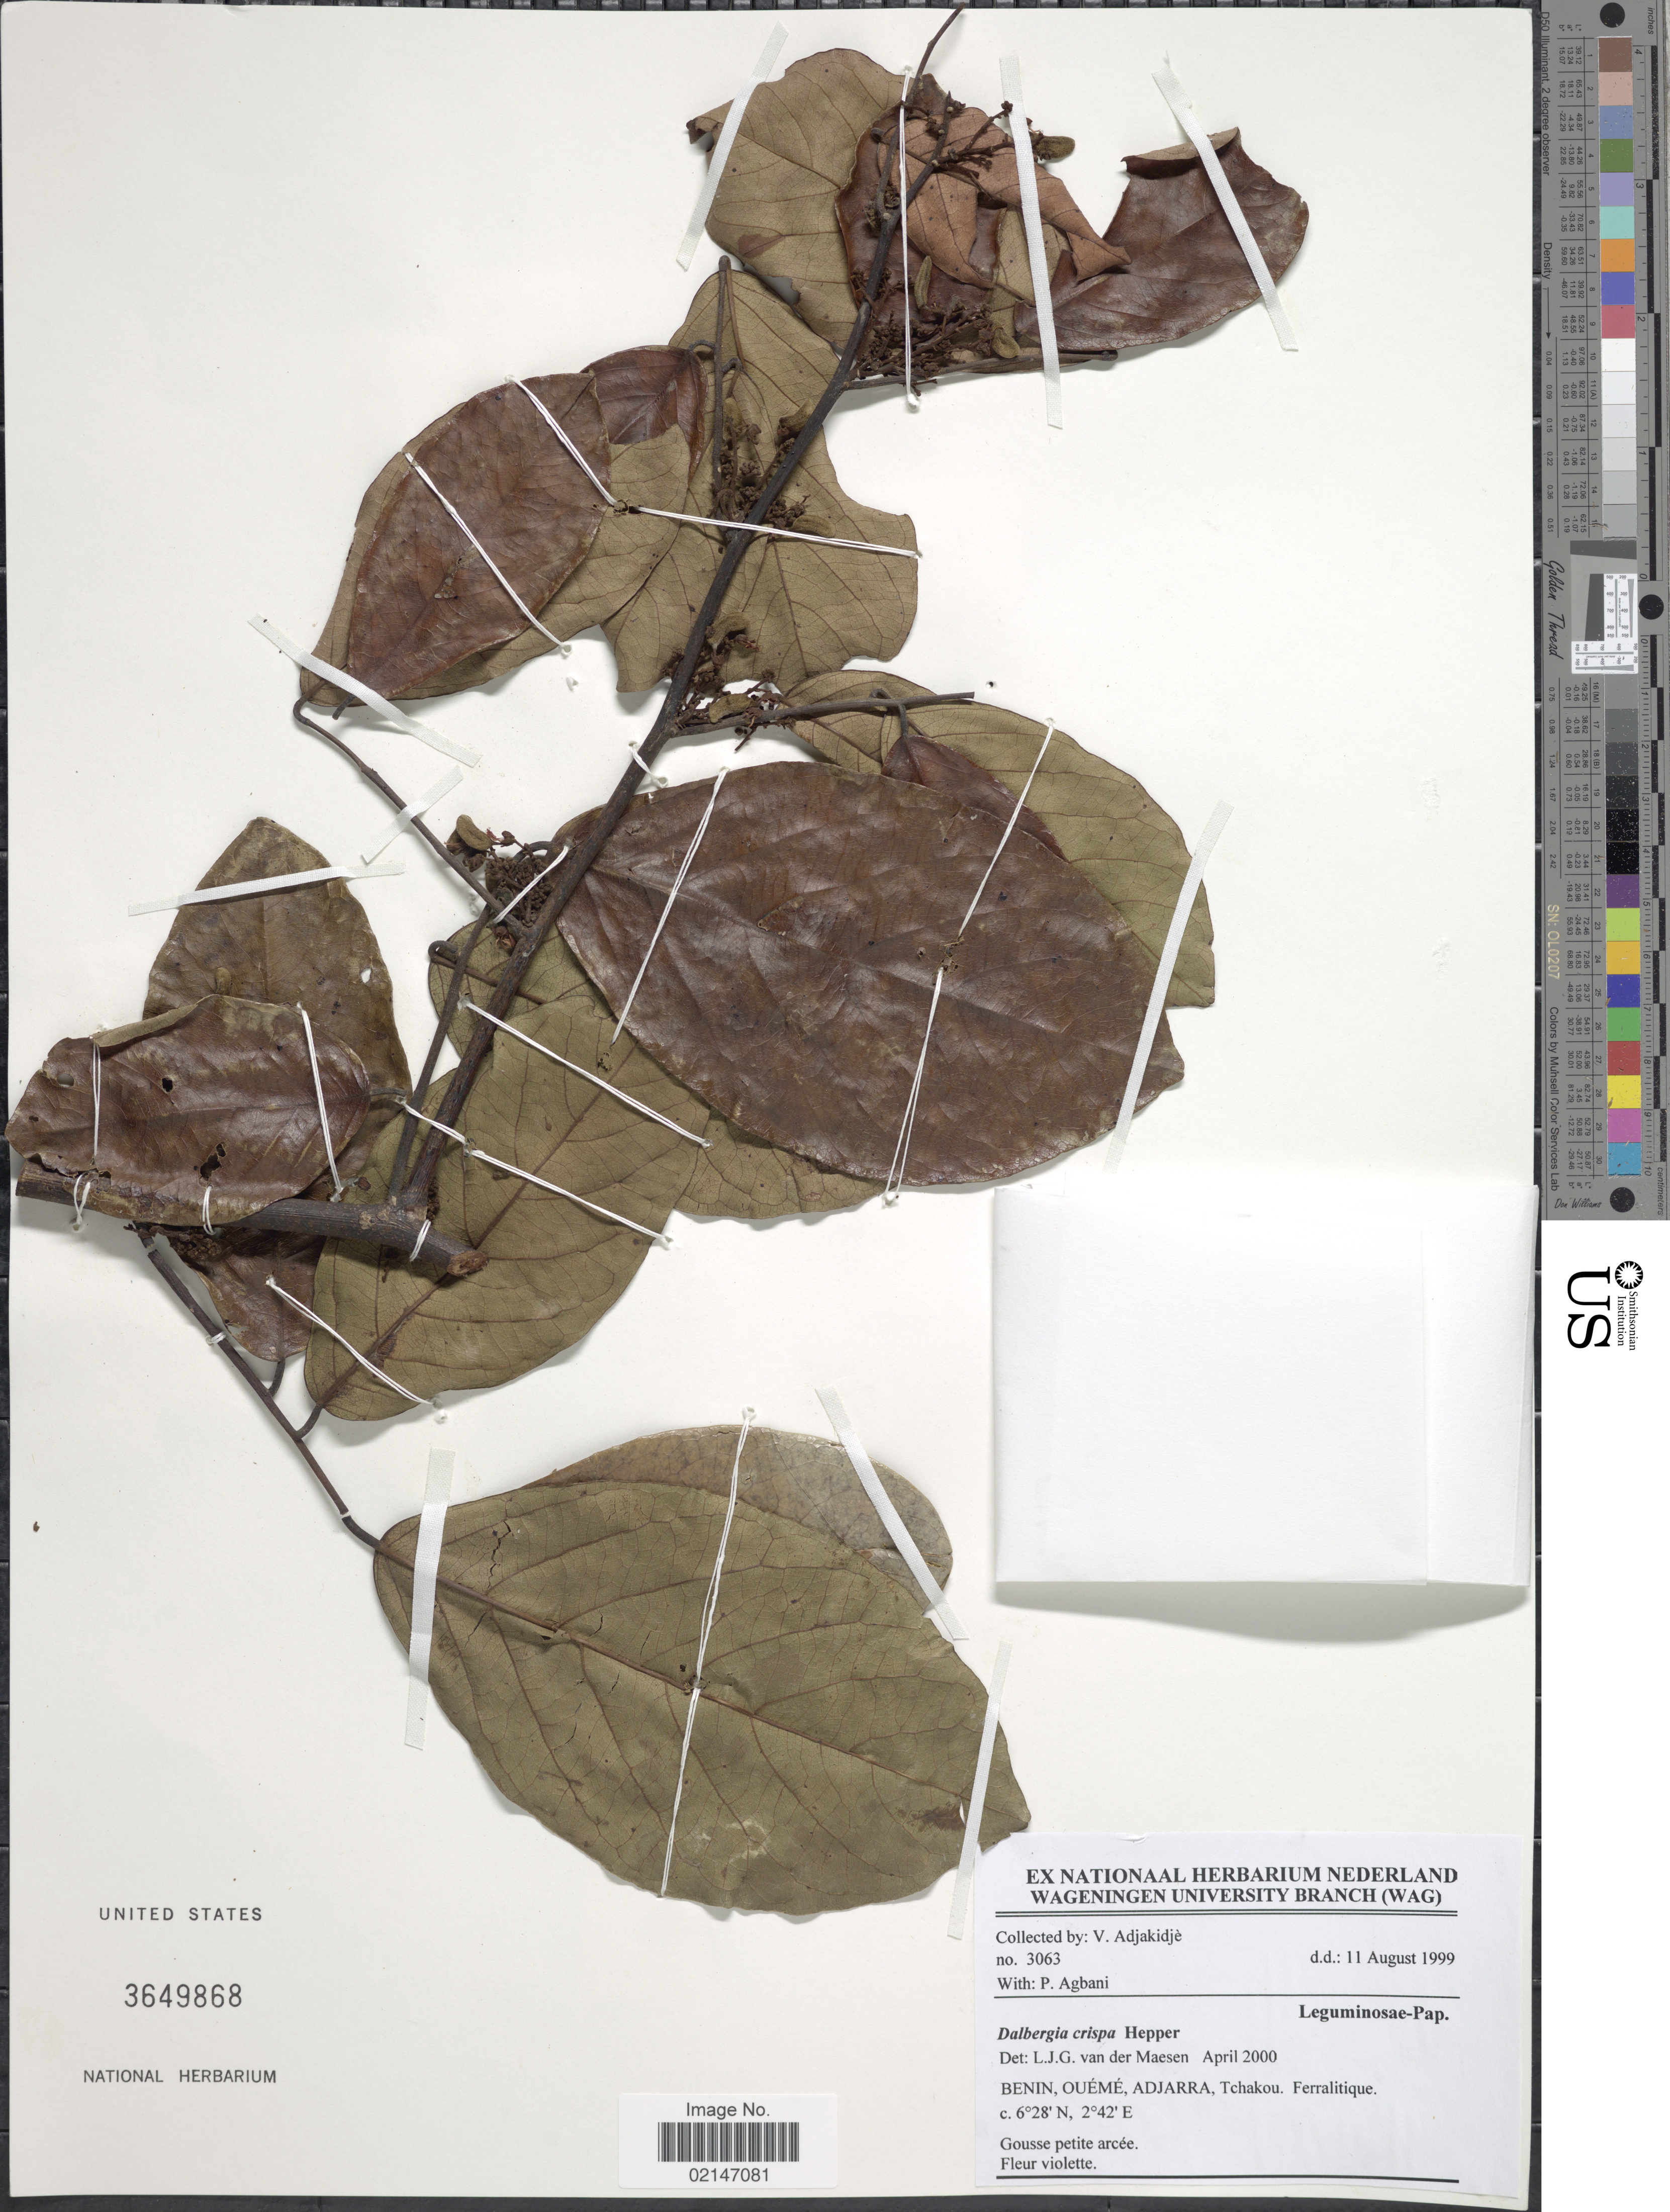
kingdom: Plantae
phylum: Tracheophyta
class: Magnoliopsida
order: Fabales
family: Fabaceae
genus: Dalbergia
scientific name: Dalbergia crispa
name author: Hepper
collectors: V. Adjakidjè & P. Agbani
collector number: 3063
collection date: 1999-08-11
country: Benin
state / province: Oueme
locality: Queme, Adjarra, Tchakou, Ferralitique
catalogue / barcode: US 3649868